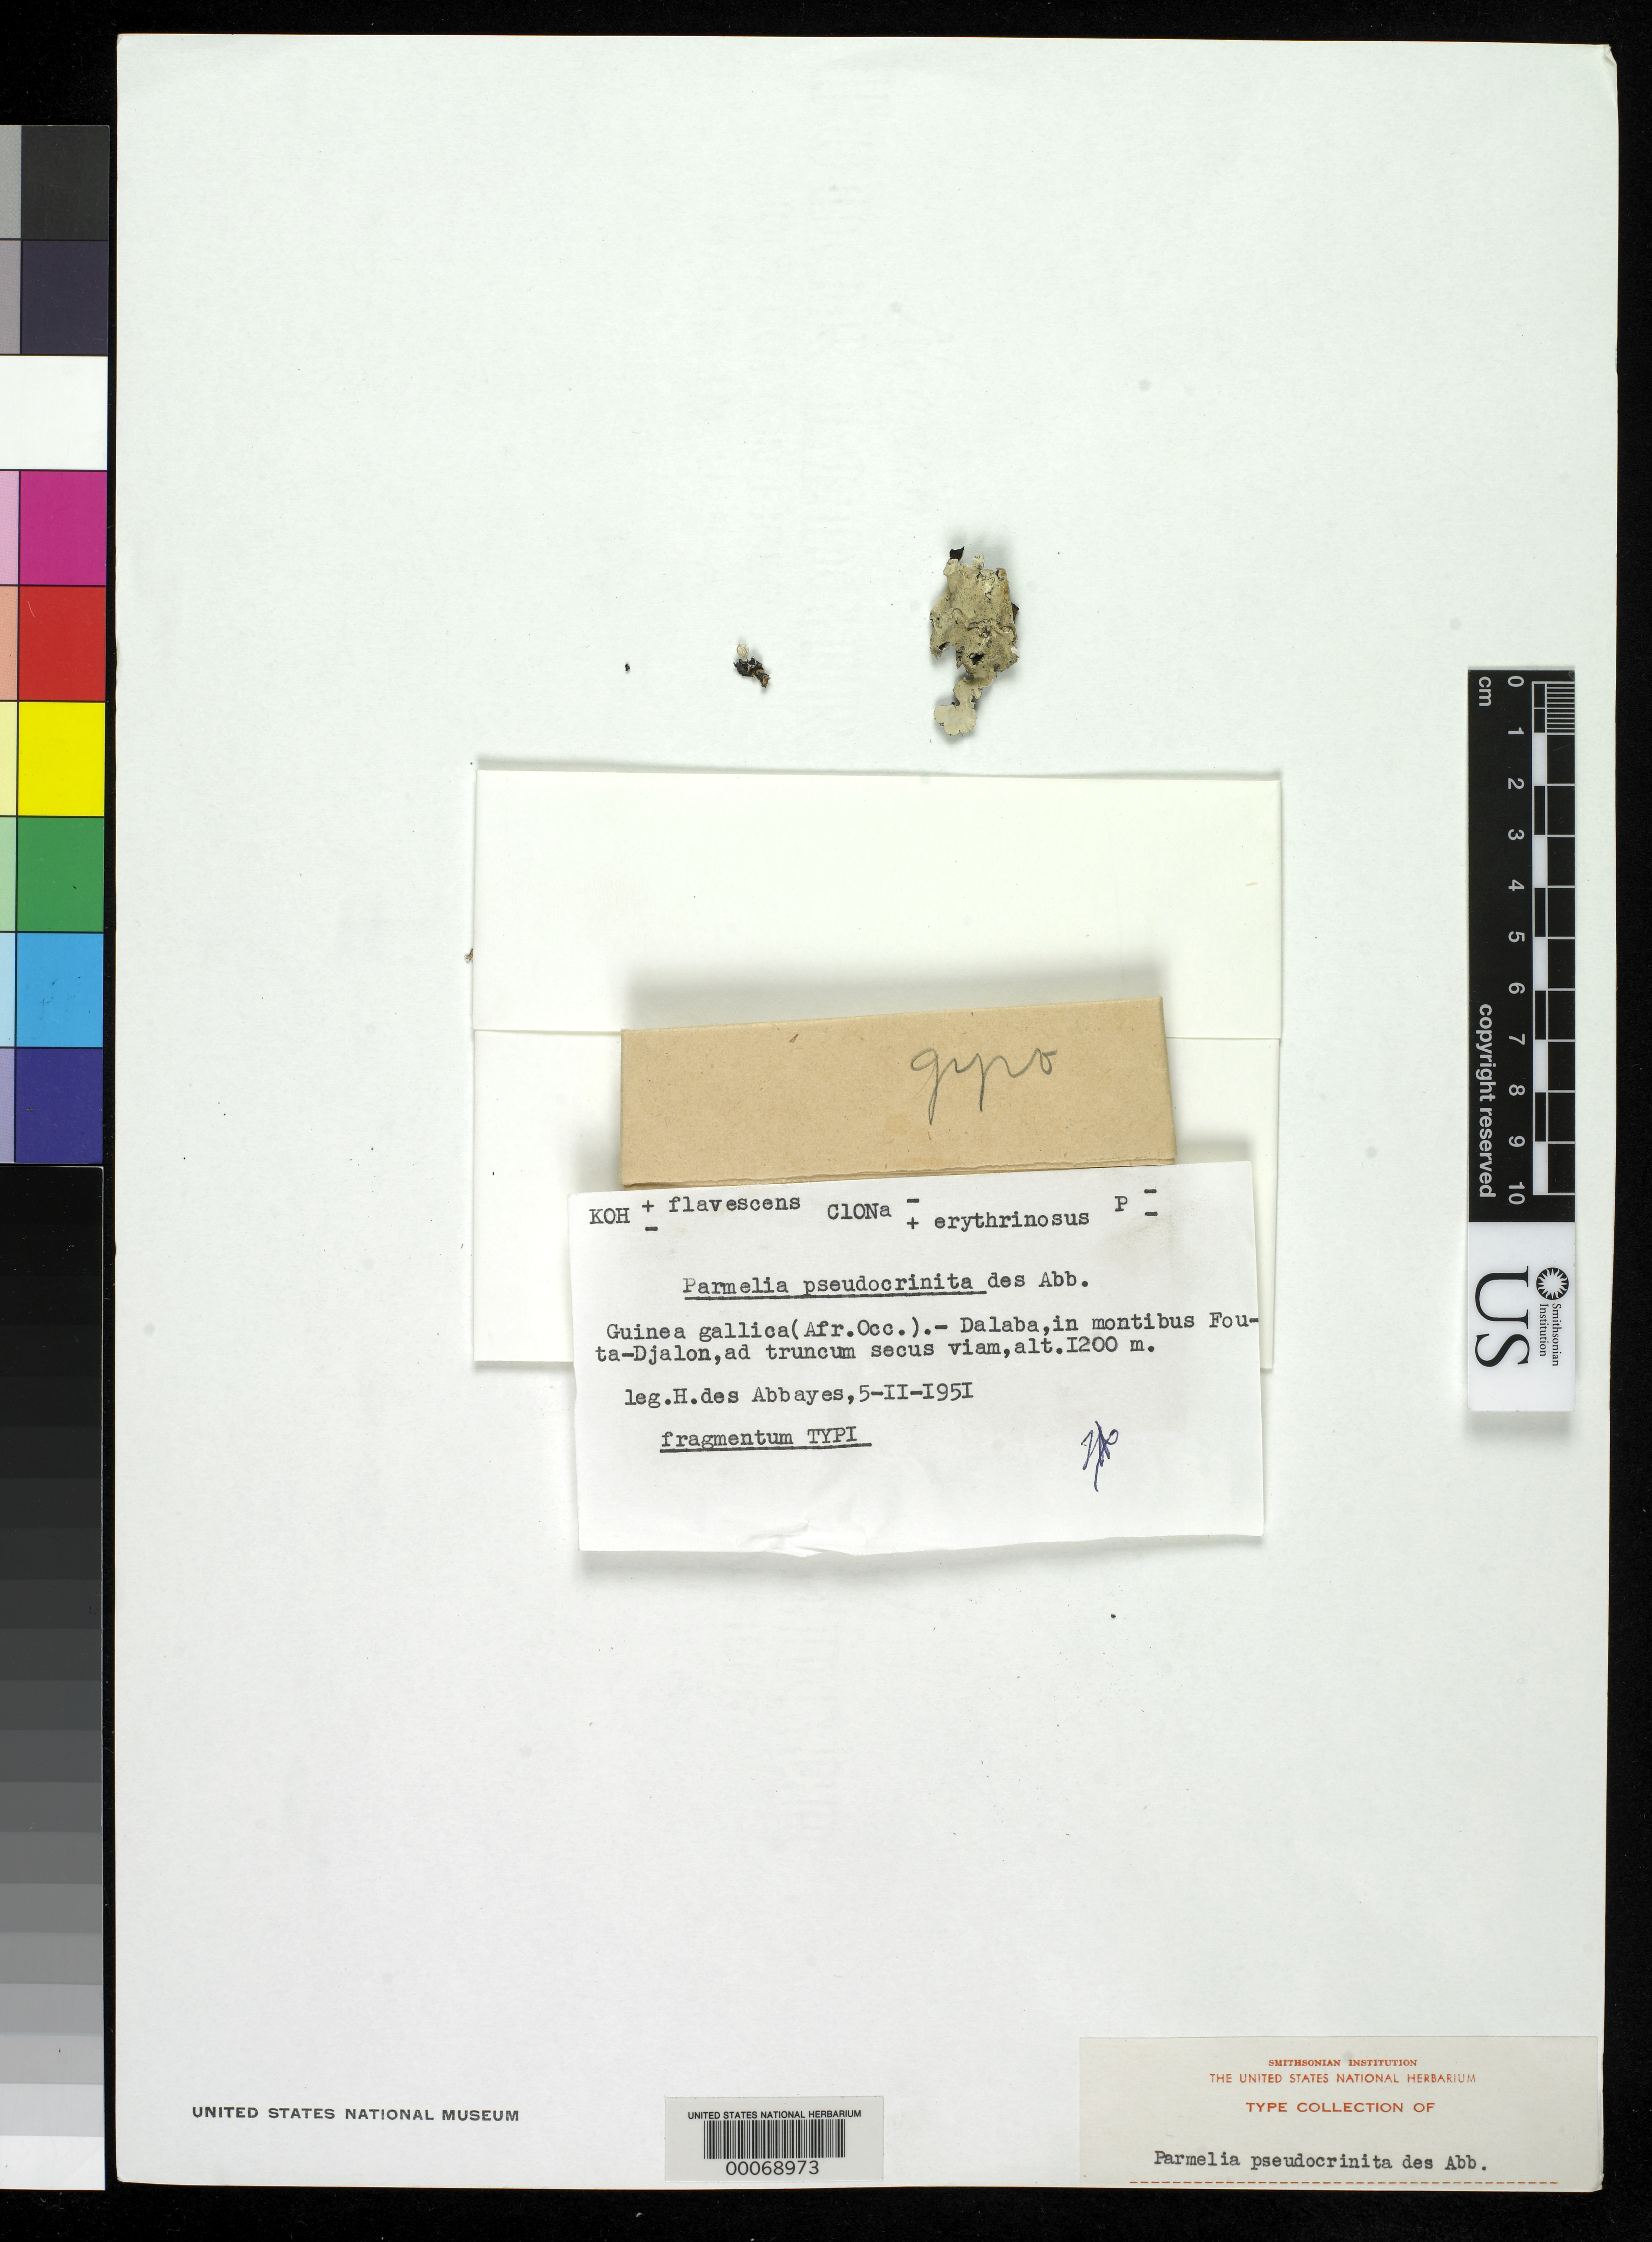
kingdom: Fungi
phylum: Ascomycota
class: Lecanoromycetes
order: Lecanorales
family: Parmeliaceae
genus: Parmelia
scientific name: Parmelia pseudocrinita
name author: Abbayes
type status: Isotype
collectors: H. R. Abbayes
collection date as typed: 05 Feb 1951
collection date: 1951-02-05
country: Guinea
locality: Dalaba, in montibus Fouta-Djalon. [Dalaba, in mountains of Fouta-Djalon.]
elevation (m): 1200